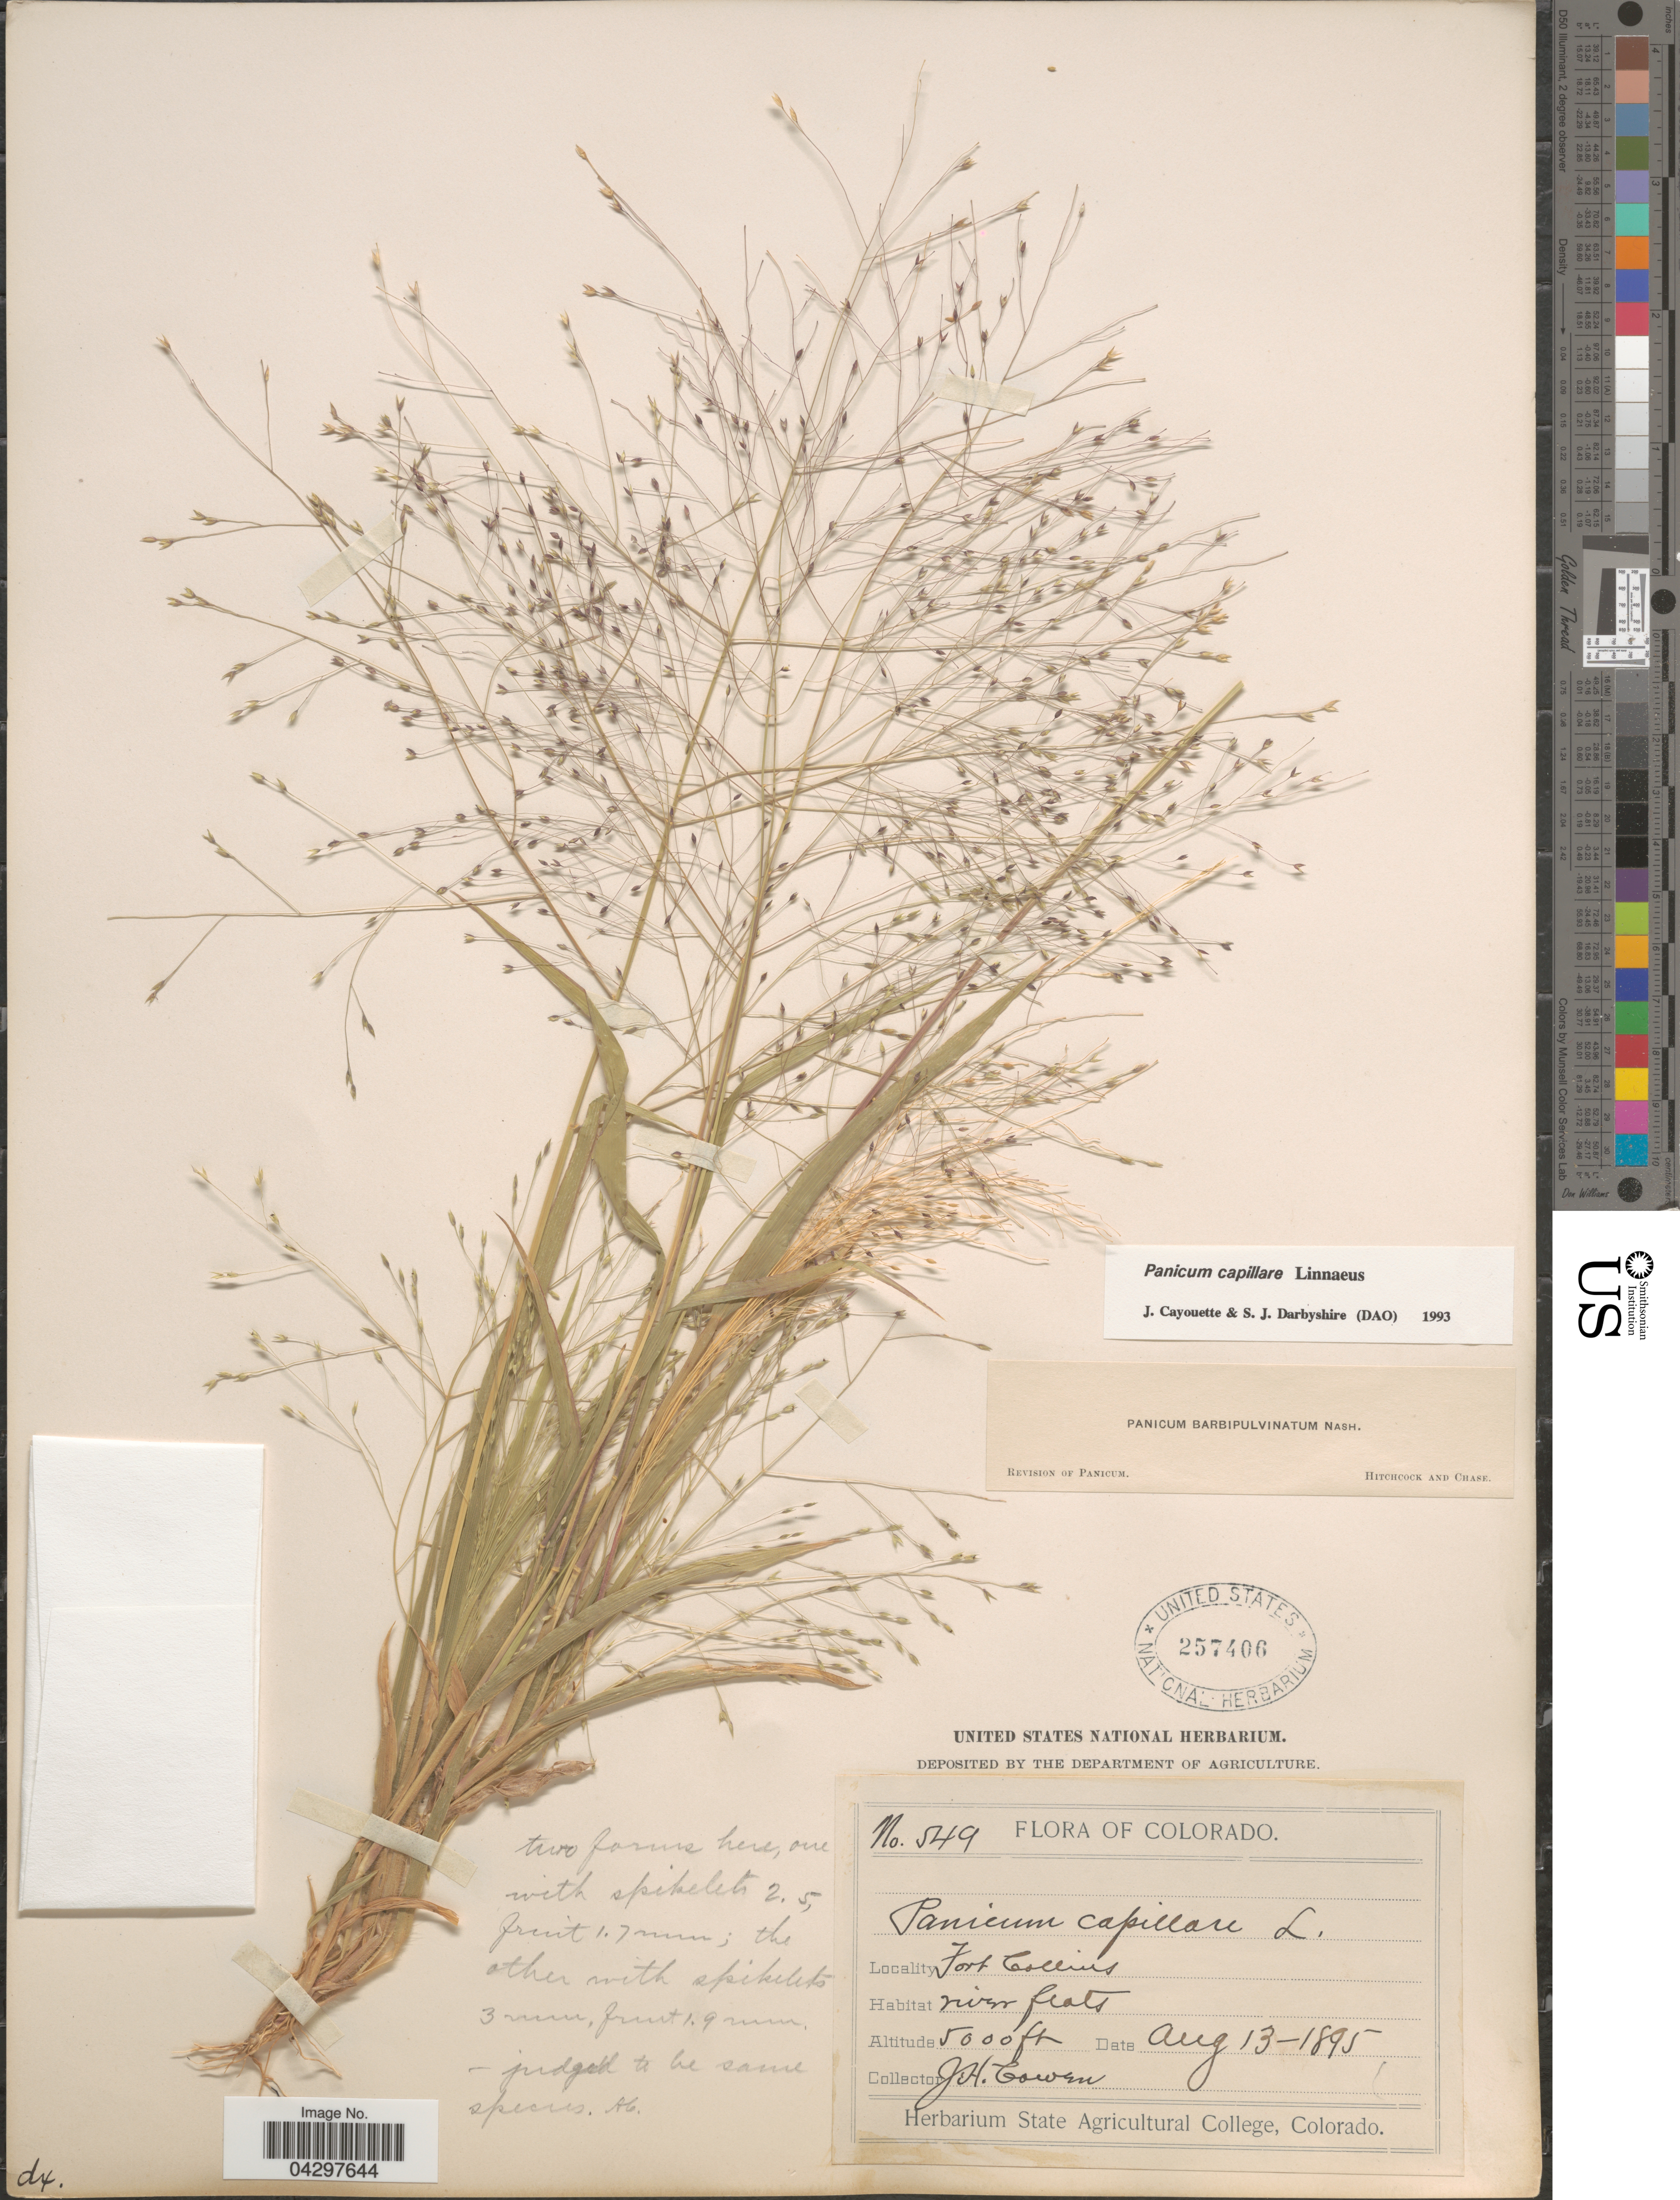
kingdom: Plantae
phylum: Tracheophyta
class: Liliopsida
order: Poales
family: Poaceae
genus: Panicum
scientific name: Panicum capillare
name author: L.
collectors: J. H. Cowen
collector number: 549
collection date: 1895-08-13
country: United States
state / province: Colorado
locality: Fort Collins.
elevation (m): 1524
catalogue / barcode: US 257406